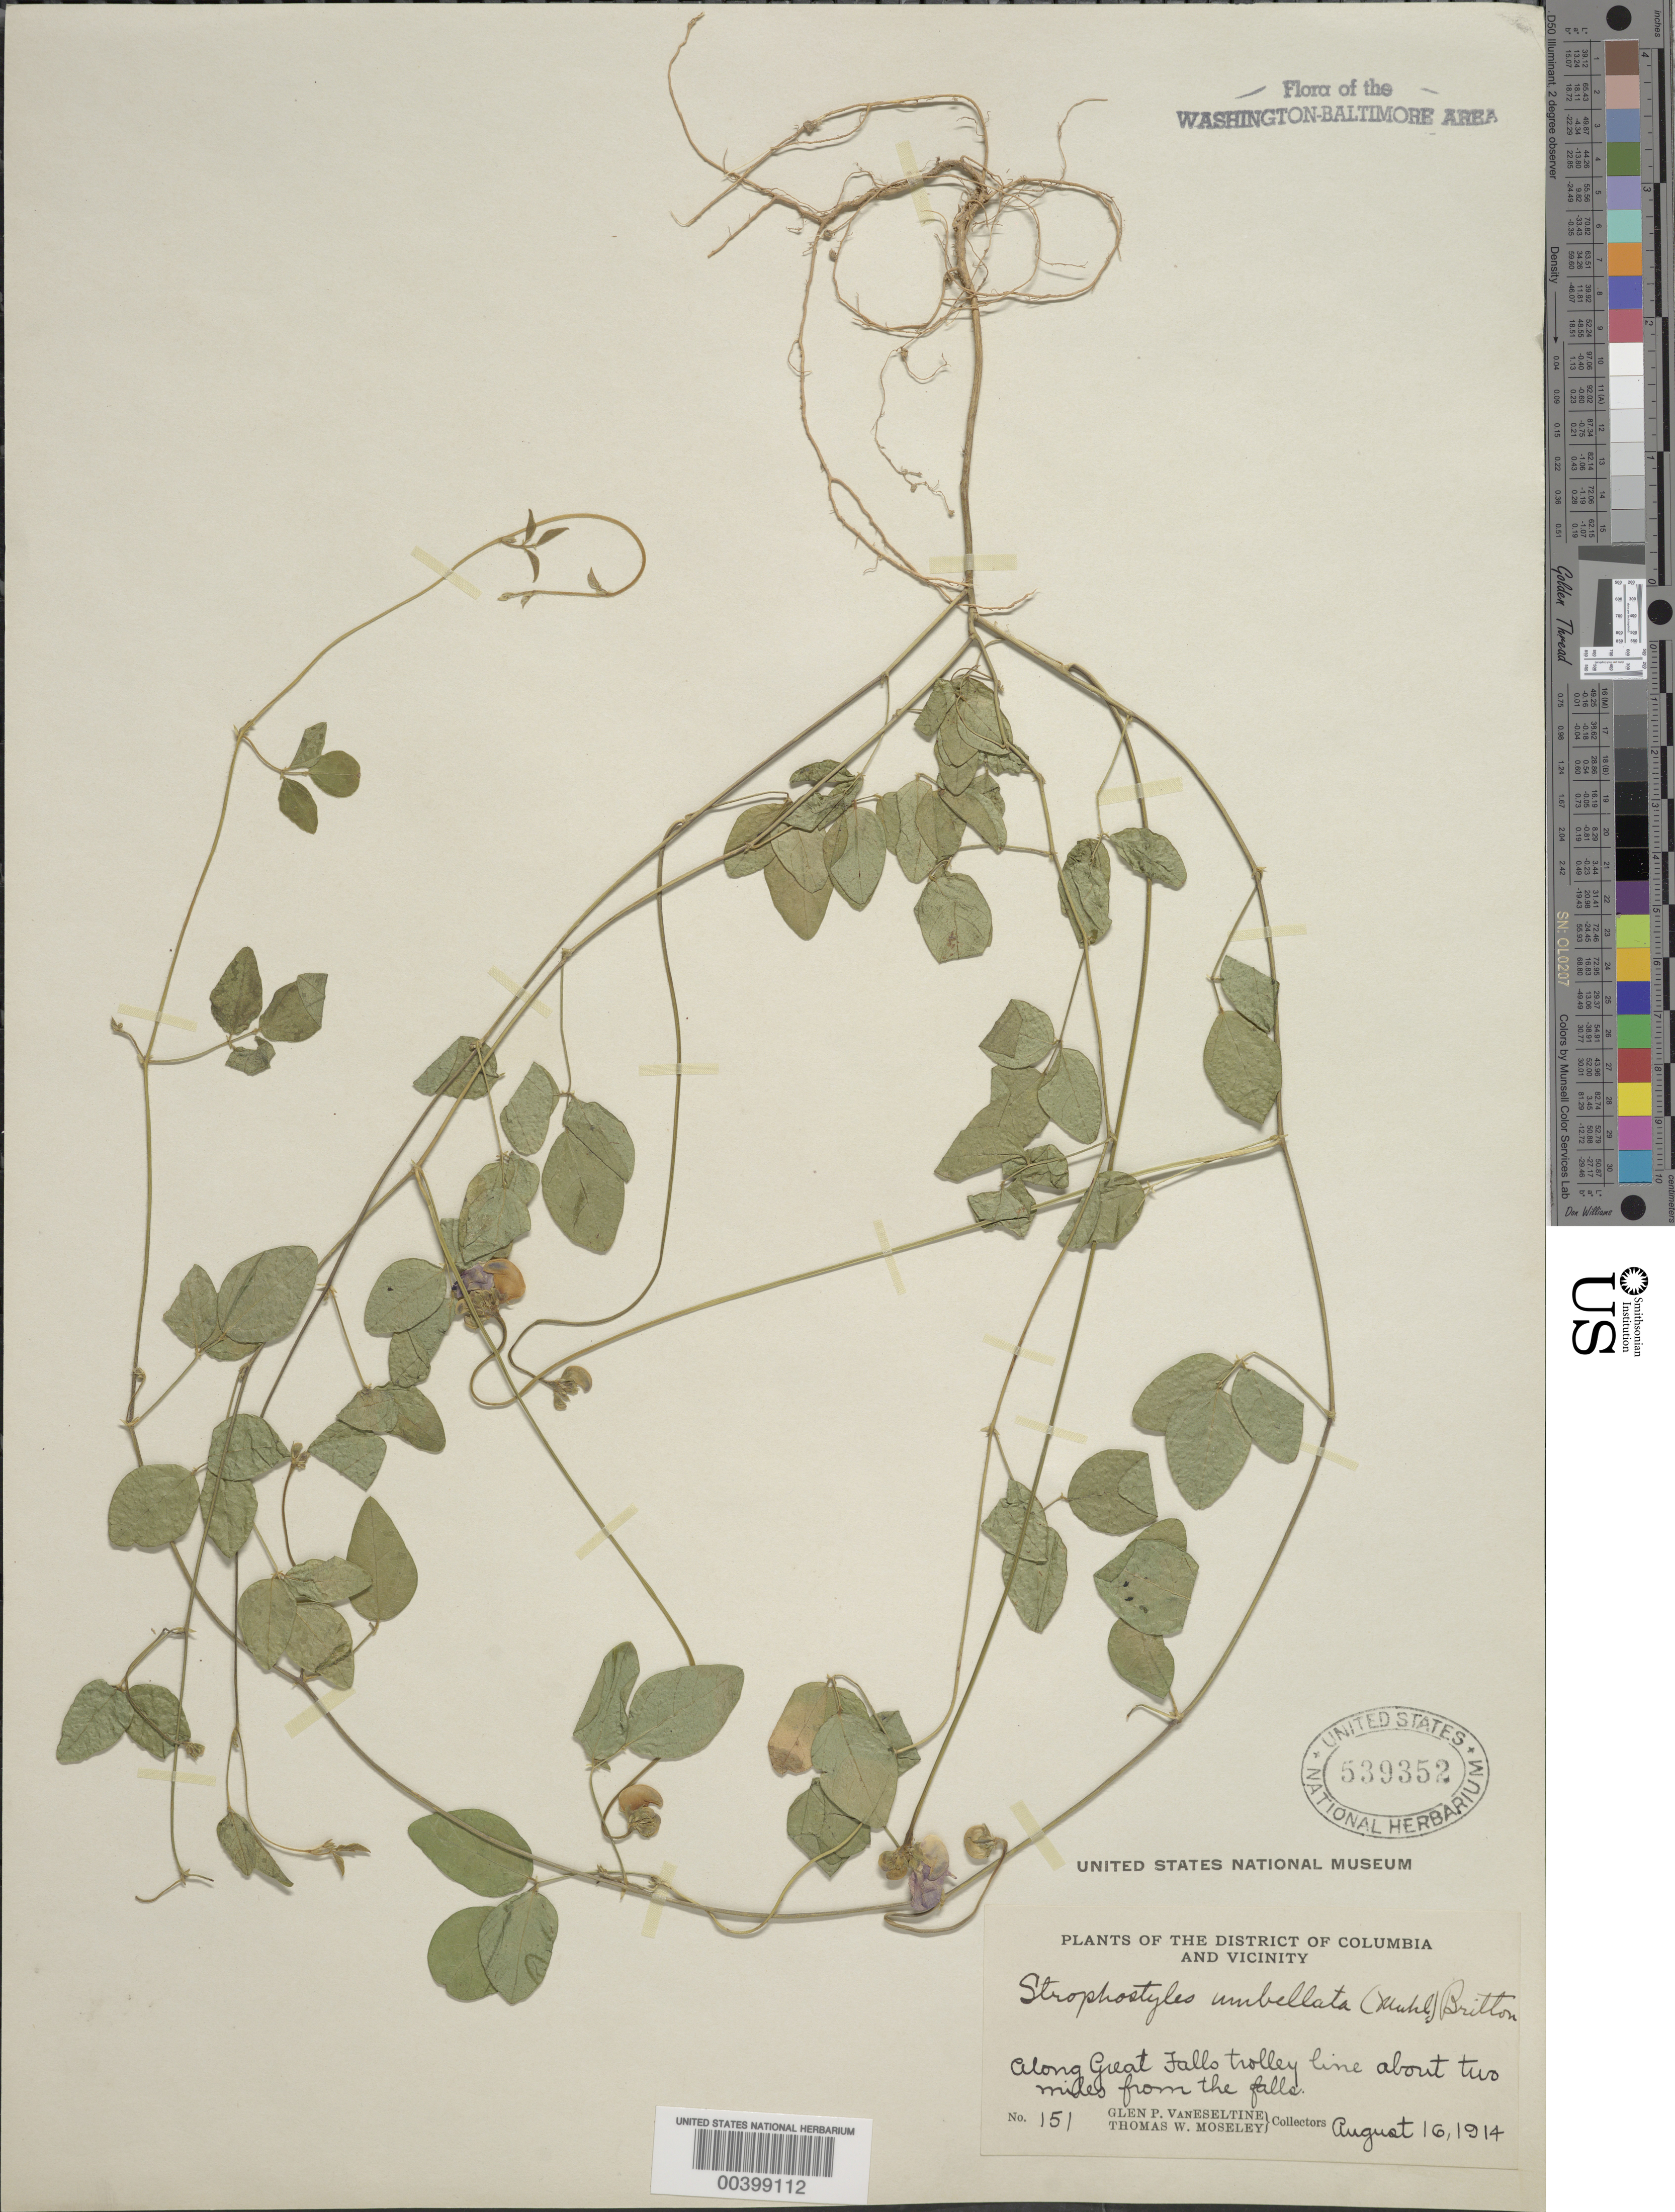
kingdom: Plantae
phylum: Tracheophyta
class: Magnoliopsida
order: Fabales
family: Fabaceae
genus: Strophostyles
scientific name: Strophostyles umbellata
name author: (Muhl. ex Willd.) Britton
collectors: G. P. Van Eseltine & T. Moseley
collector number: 151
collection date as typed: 16 Aug 1914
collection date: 1914-08-16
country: United States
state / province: Maryland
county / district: Montgomery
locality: Great Falls Trolley Line C. & O. Canal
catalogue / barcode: US 539352